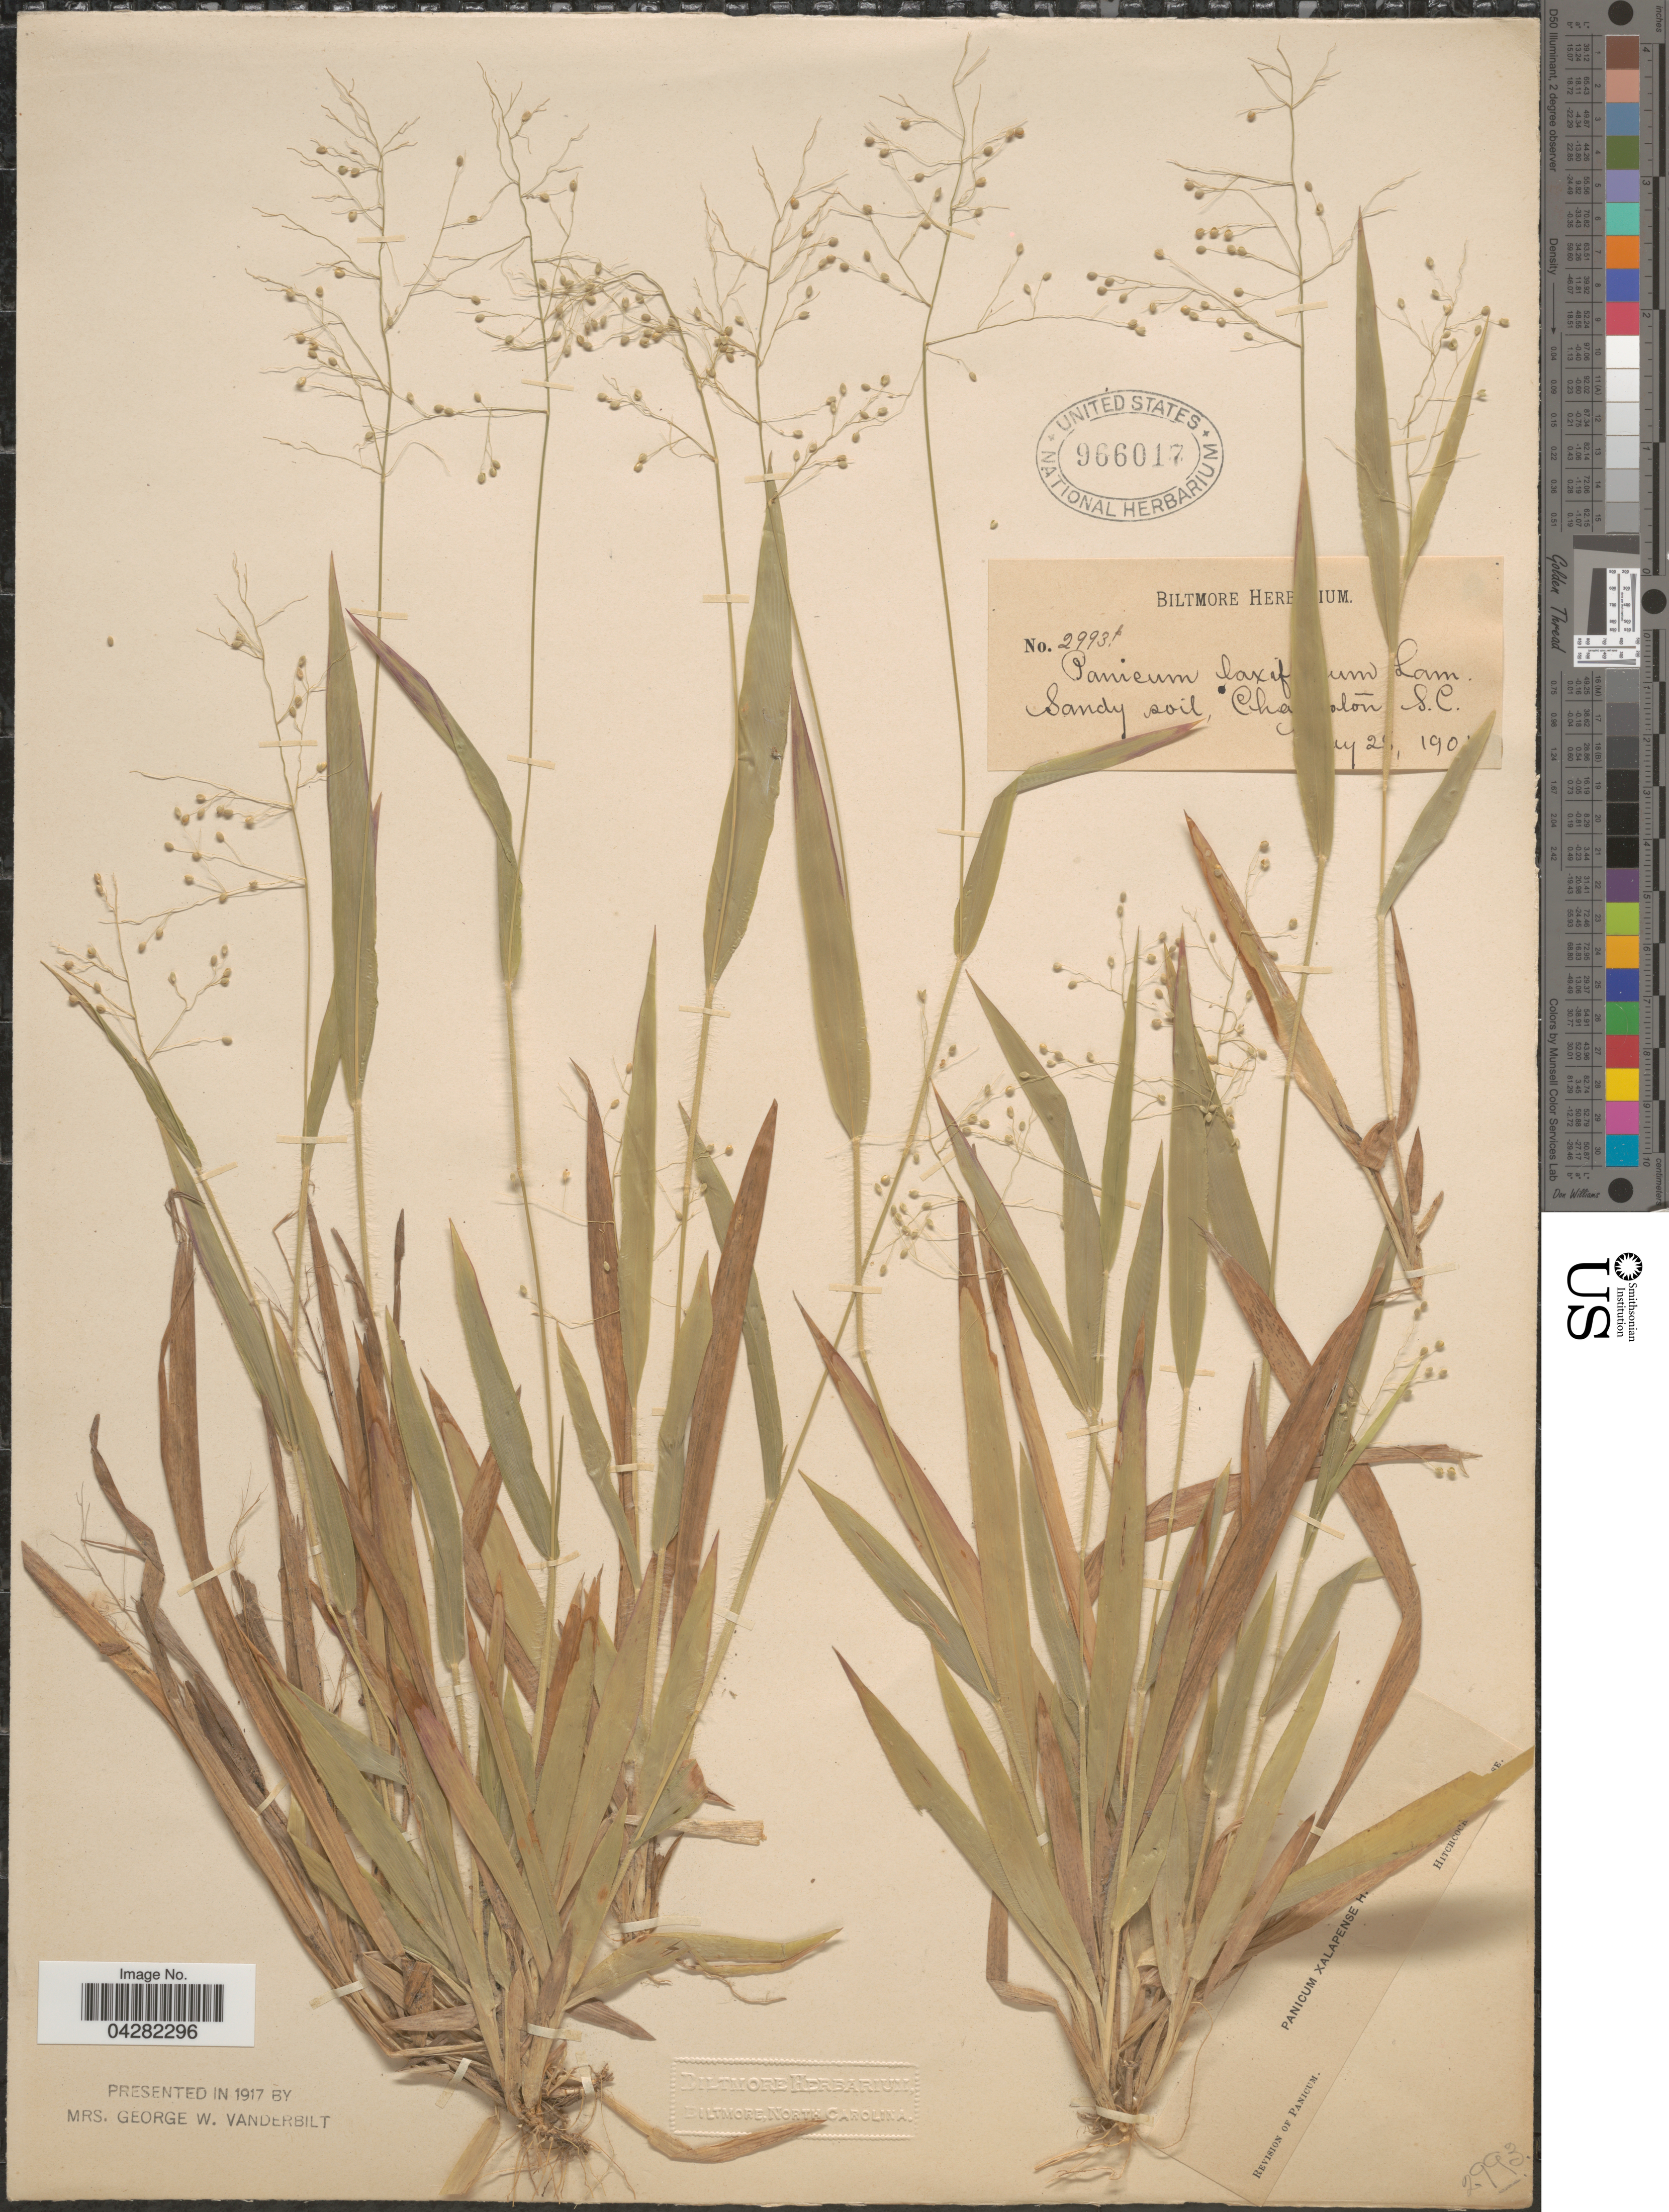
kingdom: Plantae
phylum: Tracheophyta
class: Liliopsida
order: Poales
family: Poaceae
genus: Dichanthelium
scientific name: Dichanthelium laxiflorum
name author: (Lam.) Gould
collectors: ex herb. Biltmore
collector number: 2993b*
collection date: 1901-05-28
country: United States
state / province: South Carolina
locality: Sandy soil, Charleston.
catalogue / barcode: US 966017